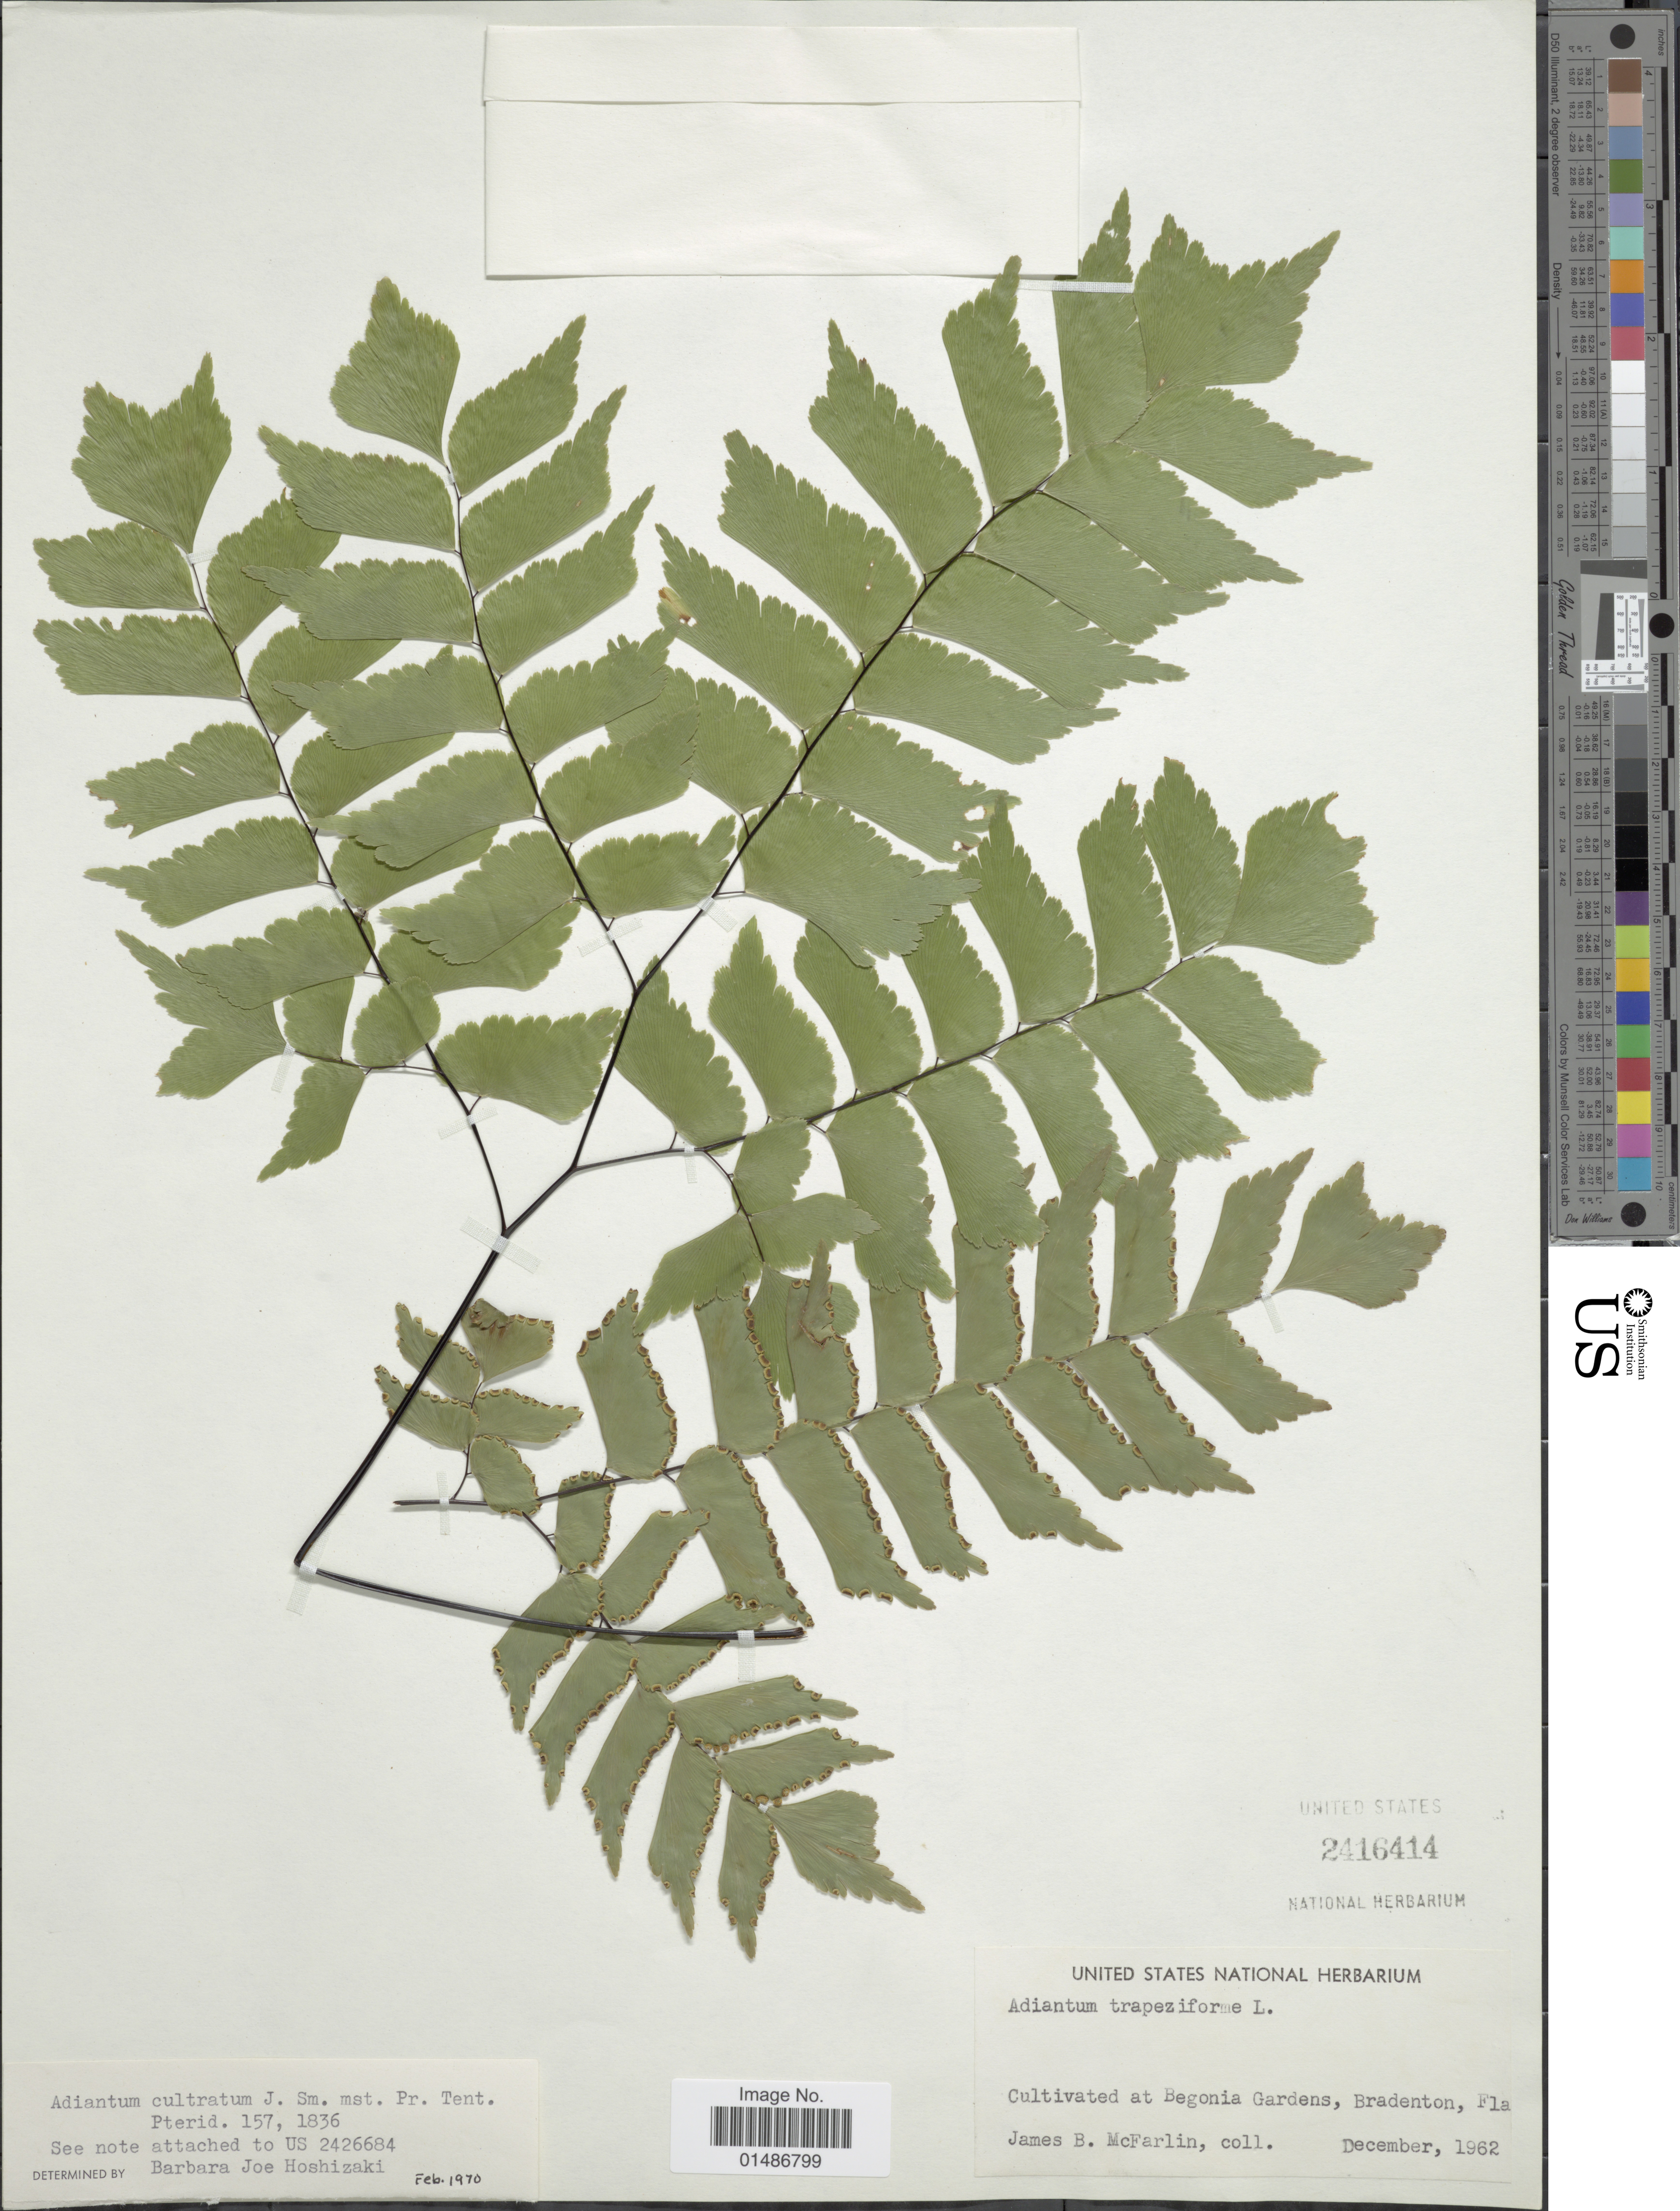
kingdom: Plantae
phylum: Tracheophyta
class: Polypodiopsida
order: Polypodiales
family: Pteridaceae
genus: Adiantum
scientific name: Adiantum trapeziforme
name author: L.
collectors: J. McFarlin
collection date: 1962-12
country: United States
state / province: Florida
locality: Cultivated at Begonia Gardens, Bradenton.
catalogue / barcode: US 2416414